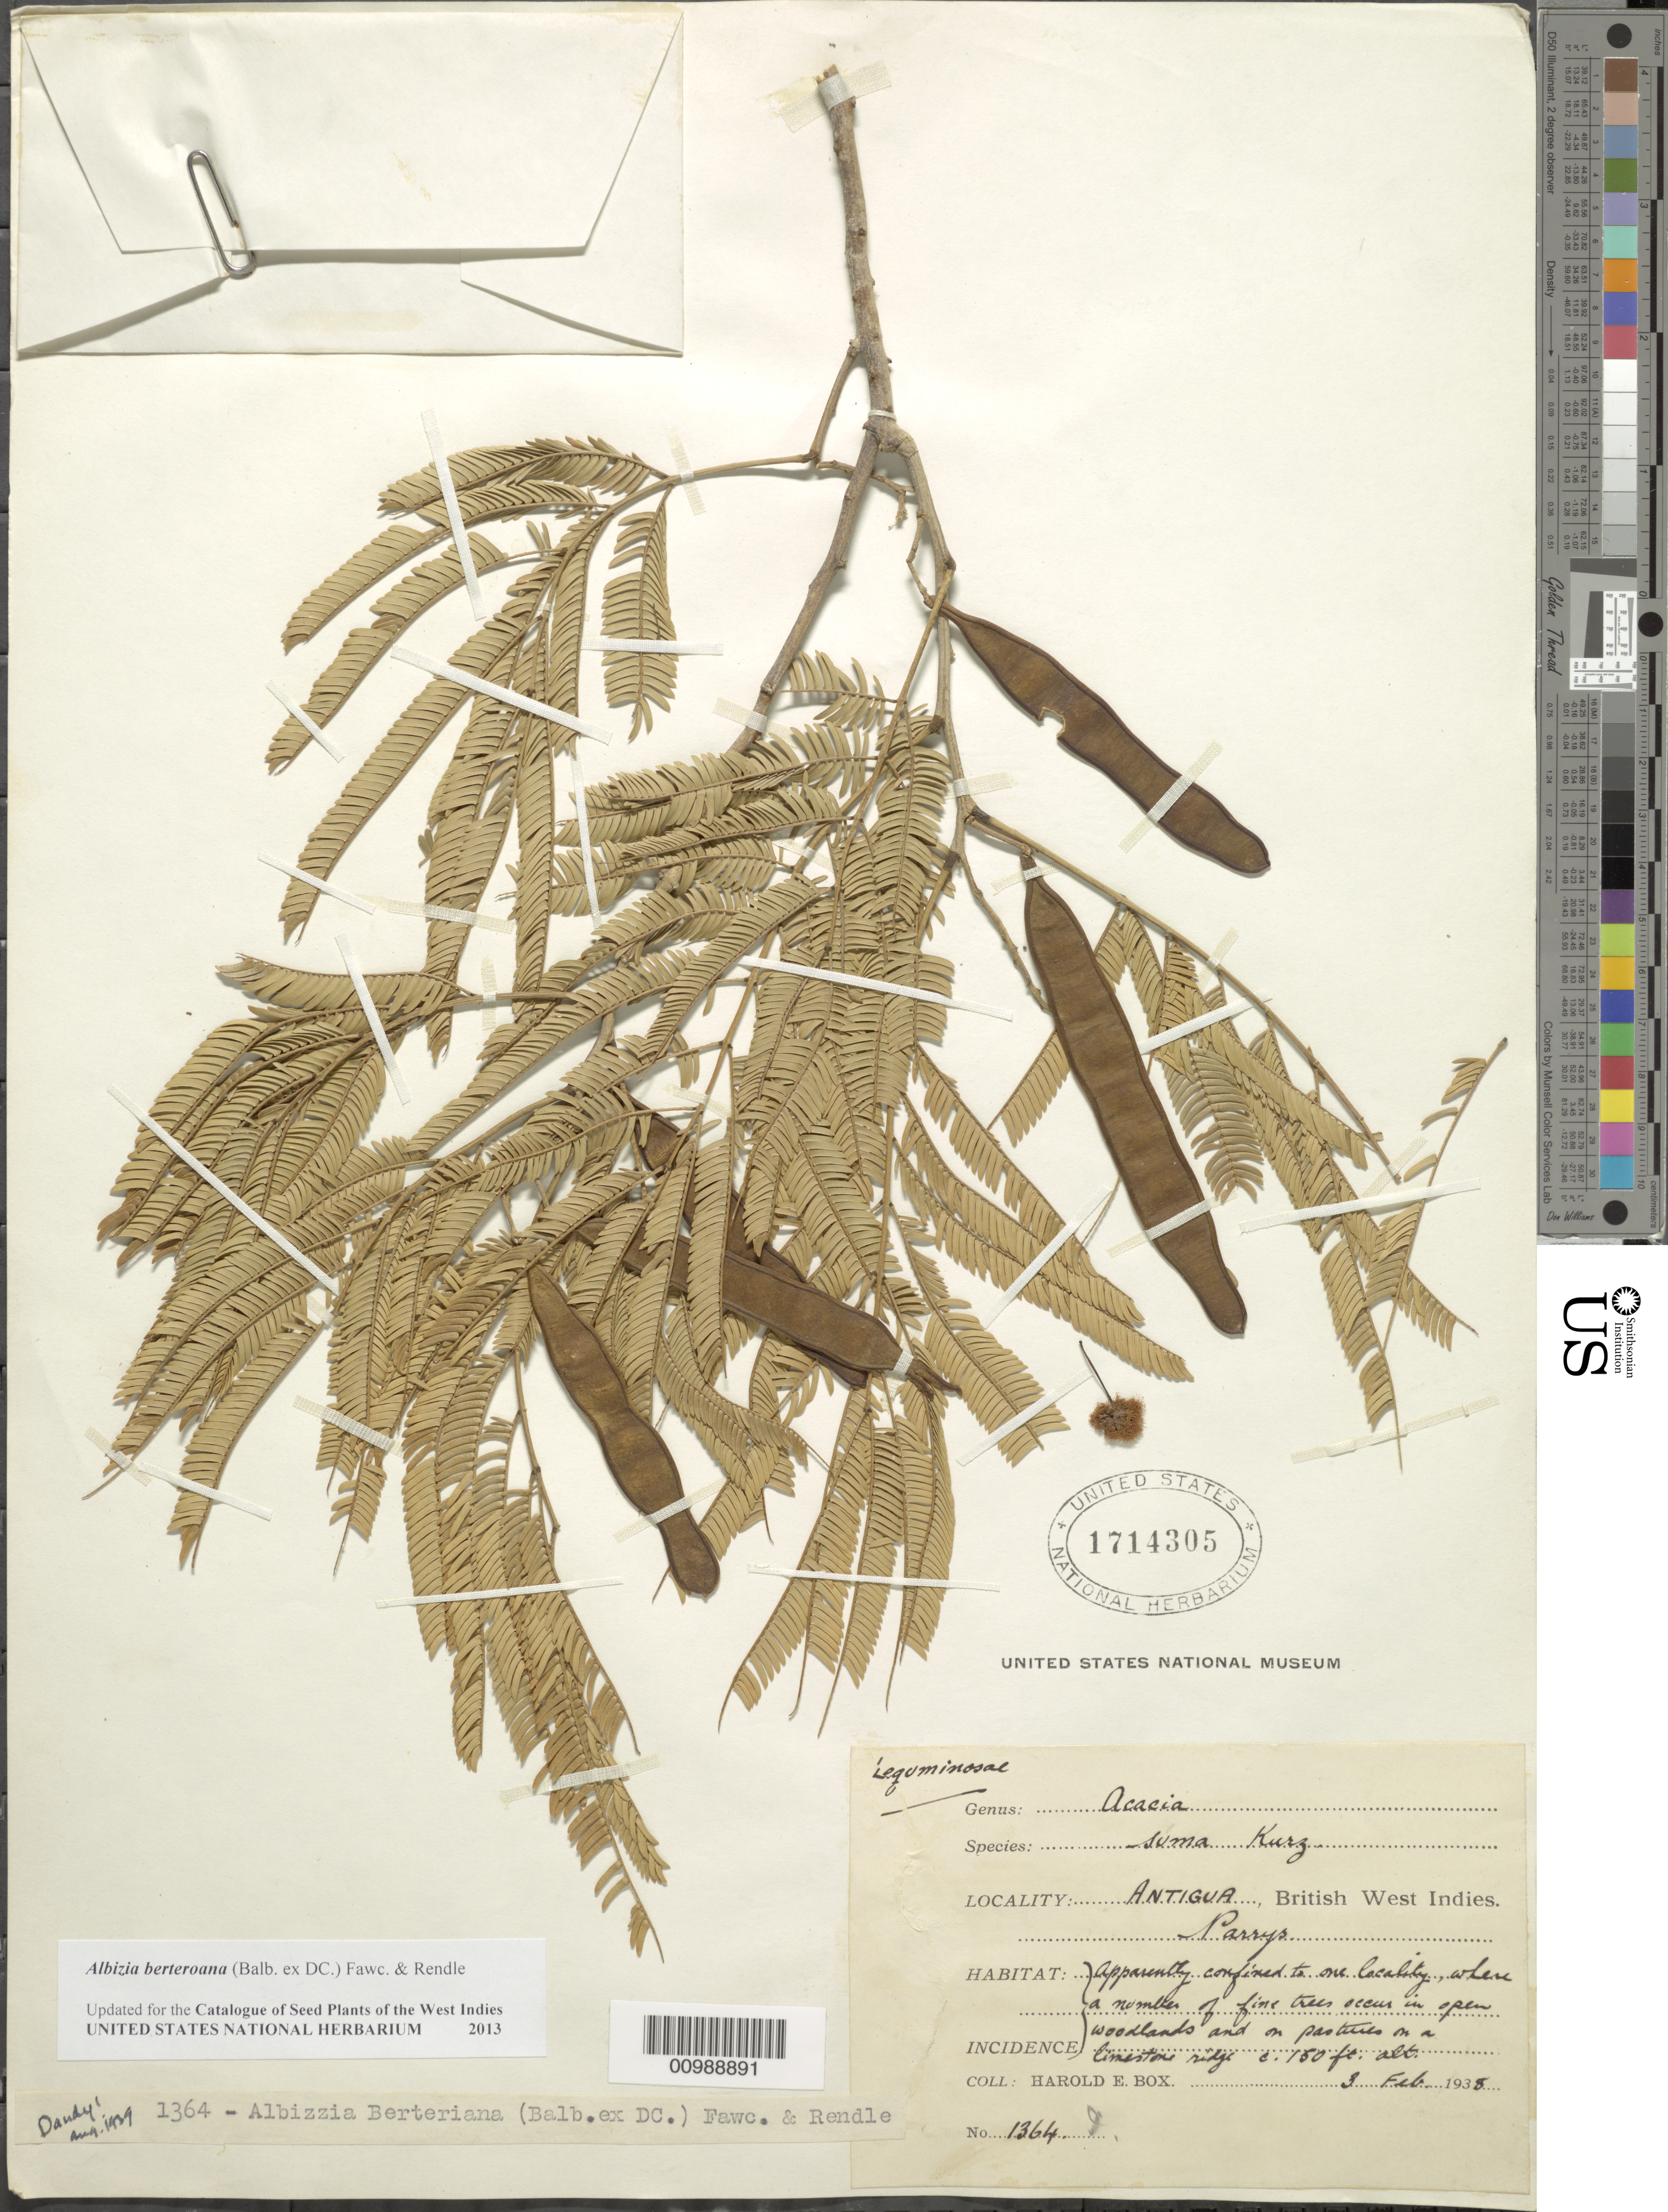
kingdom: Plantae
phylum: Tracheophyta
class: Magnoliopsida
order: Fabales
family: Fabaceae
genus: Pseudalbizzia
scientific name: Pseudalbizzia berteroana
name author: (Balb. ex DC.) Britton & Rose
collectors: H. E. Box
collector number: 1364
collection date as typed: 03 Feb 1938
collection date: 1938-02-03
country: Antigua and Barbuda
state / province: Saint Peter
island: Antigua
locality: Parrys; open woodlands and pastures on limestone ridge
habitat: Apparently confined to one locality where a number of fine trees occur in open woodlands and on pastures on a limestone ridge.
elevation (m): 46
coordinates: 0 N, 0 E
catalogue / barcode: US 1714305